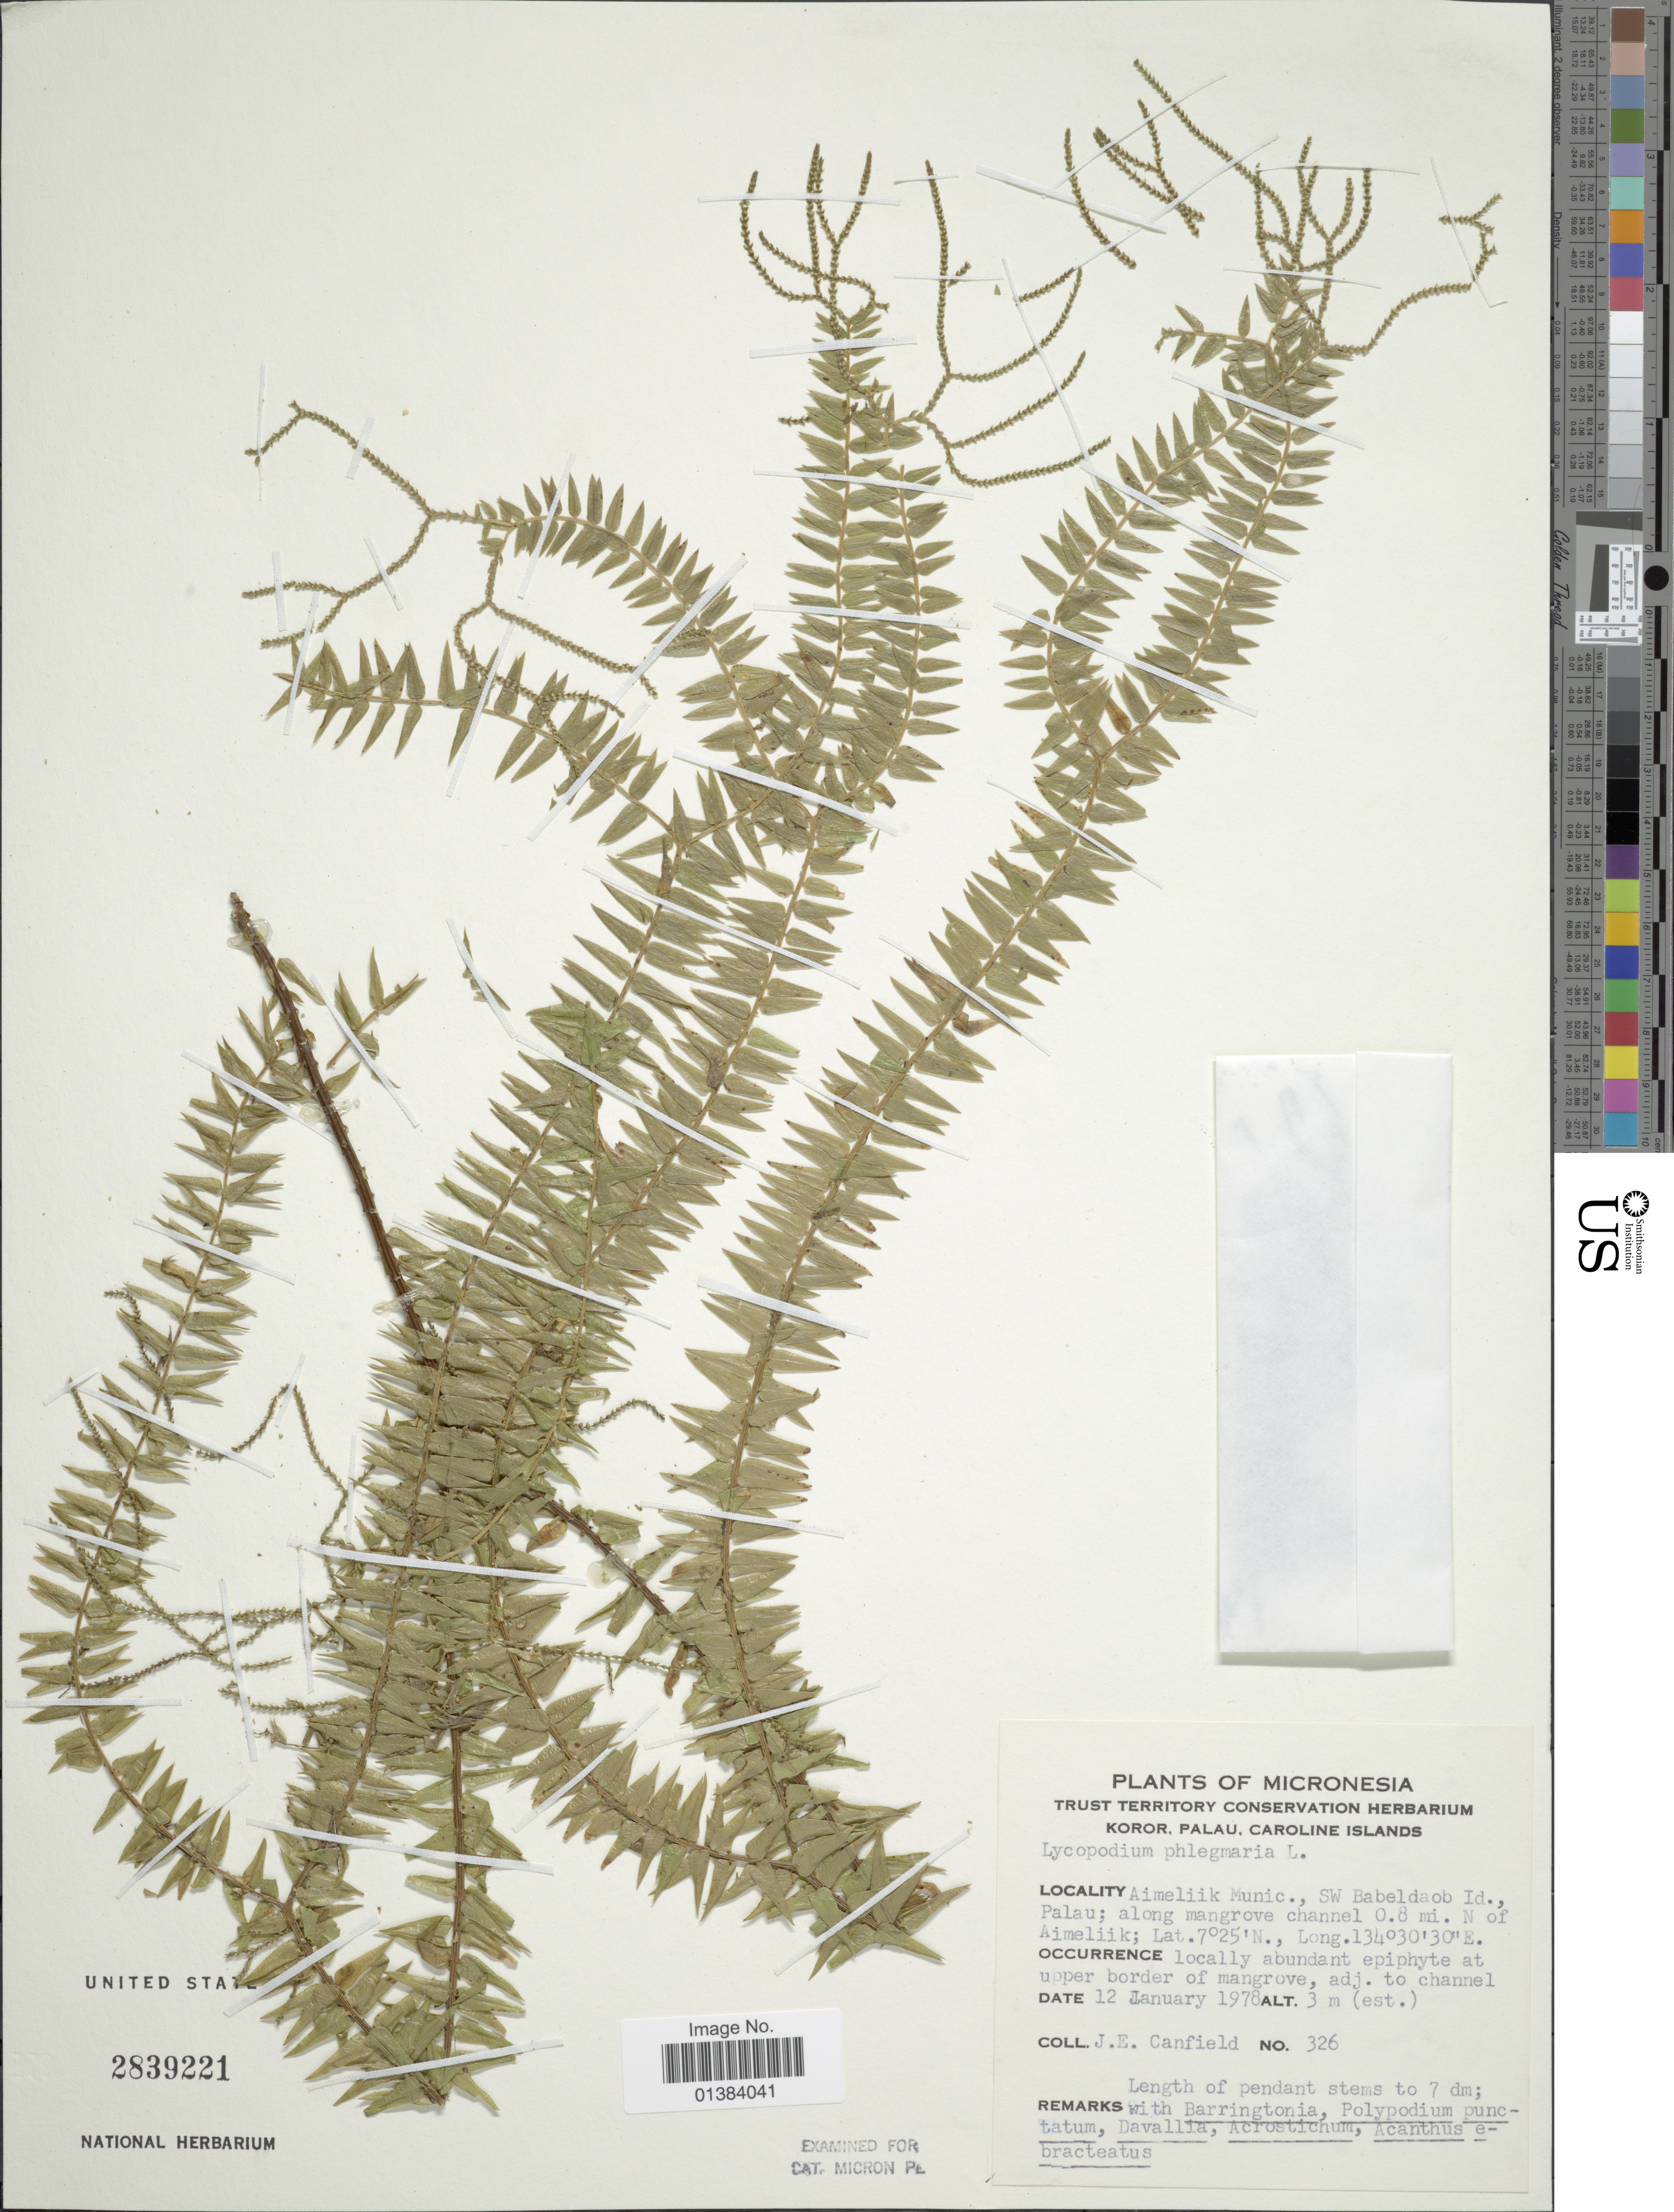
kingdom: Plantae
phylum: Tracheophyta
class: Lycopodiopsida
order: Lycopodiales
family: Lycopodiaceae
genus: Phlegmariurus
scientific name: Phlegmariurus phlegmaria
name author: (L.) Holub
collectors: J. E. Canfield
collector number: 326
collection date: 1978-01-12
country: Palau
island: Babeldaob [Babelthuap]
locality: Koror, Caroline Islands. Aimeliik Munic., SW Babeldaob Id.; along mangrove channel 0.8 mi. N of Aimeliik.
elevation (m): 3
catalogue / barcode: US 2839221